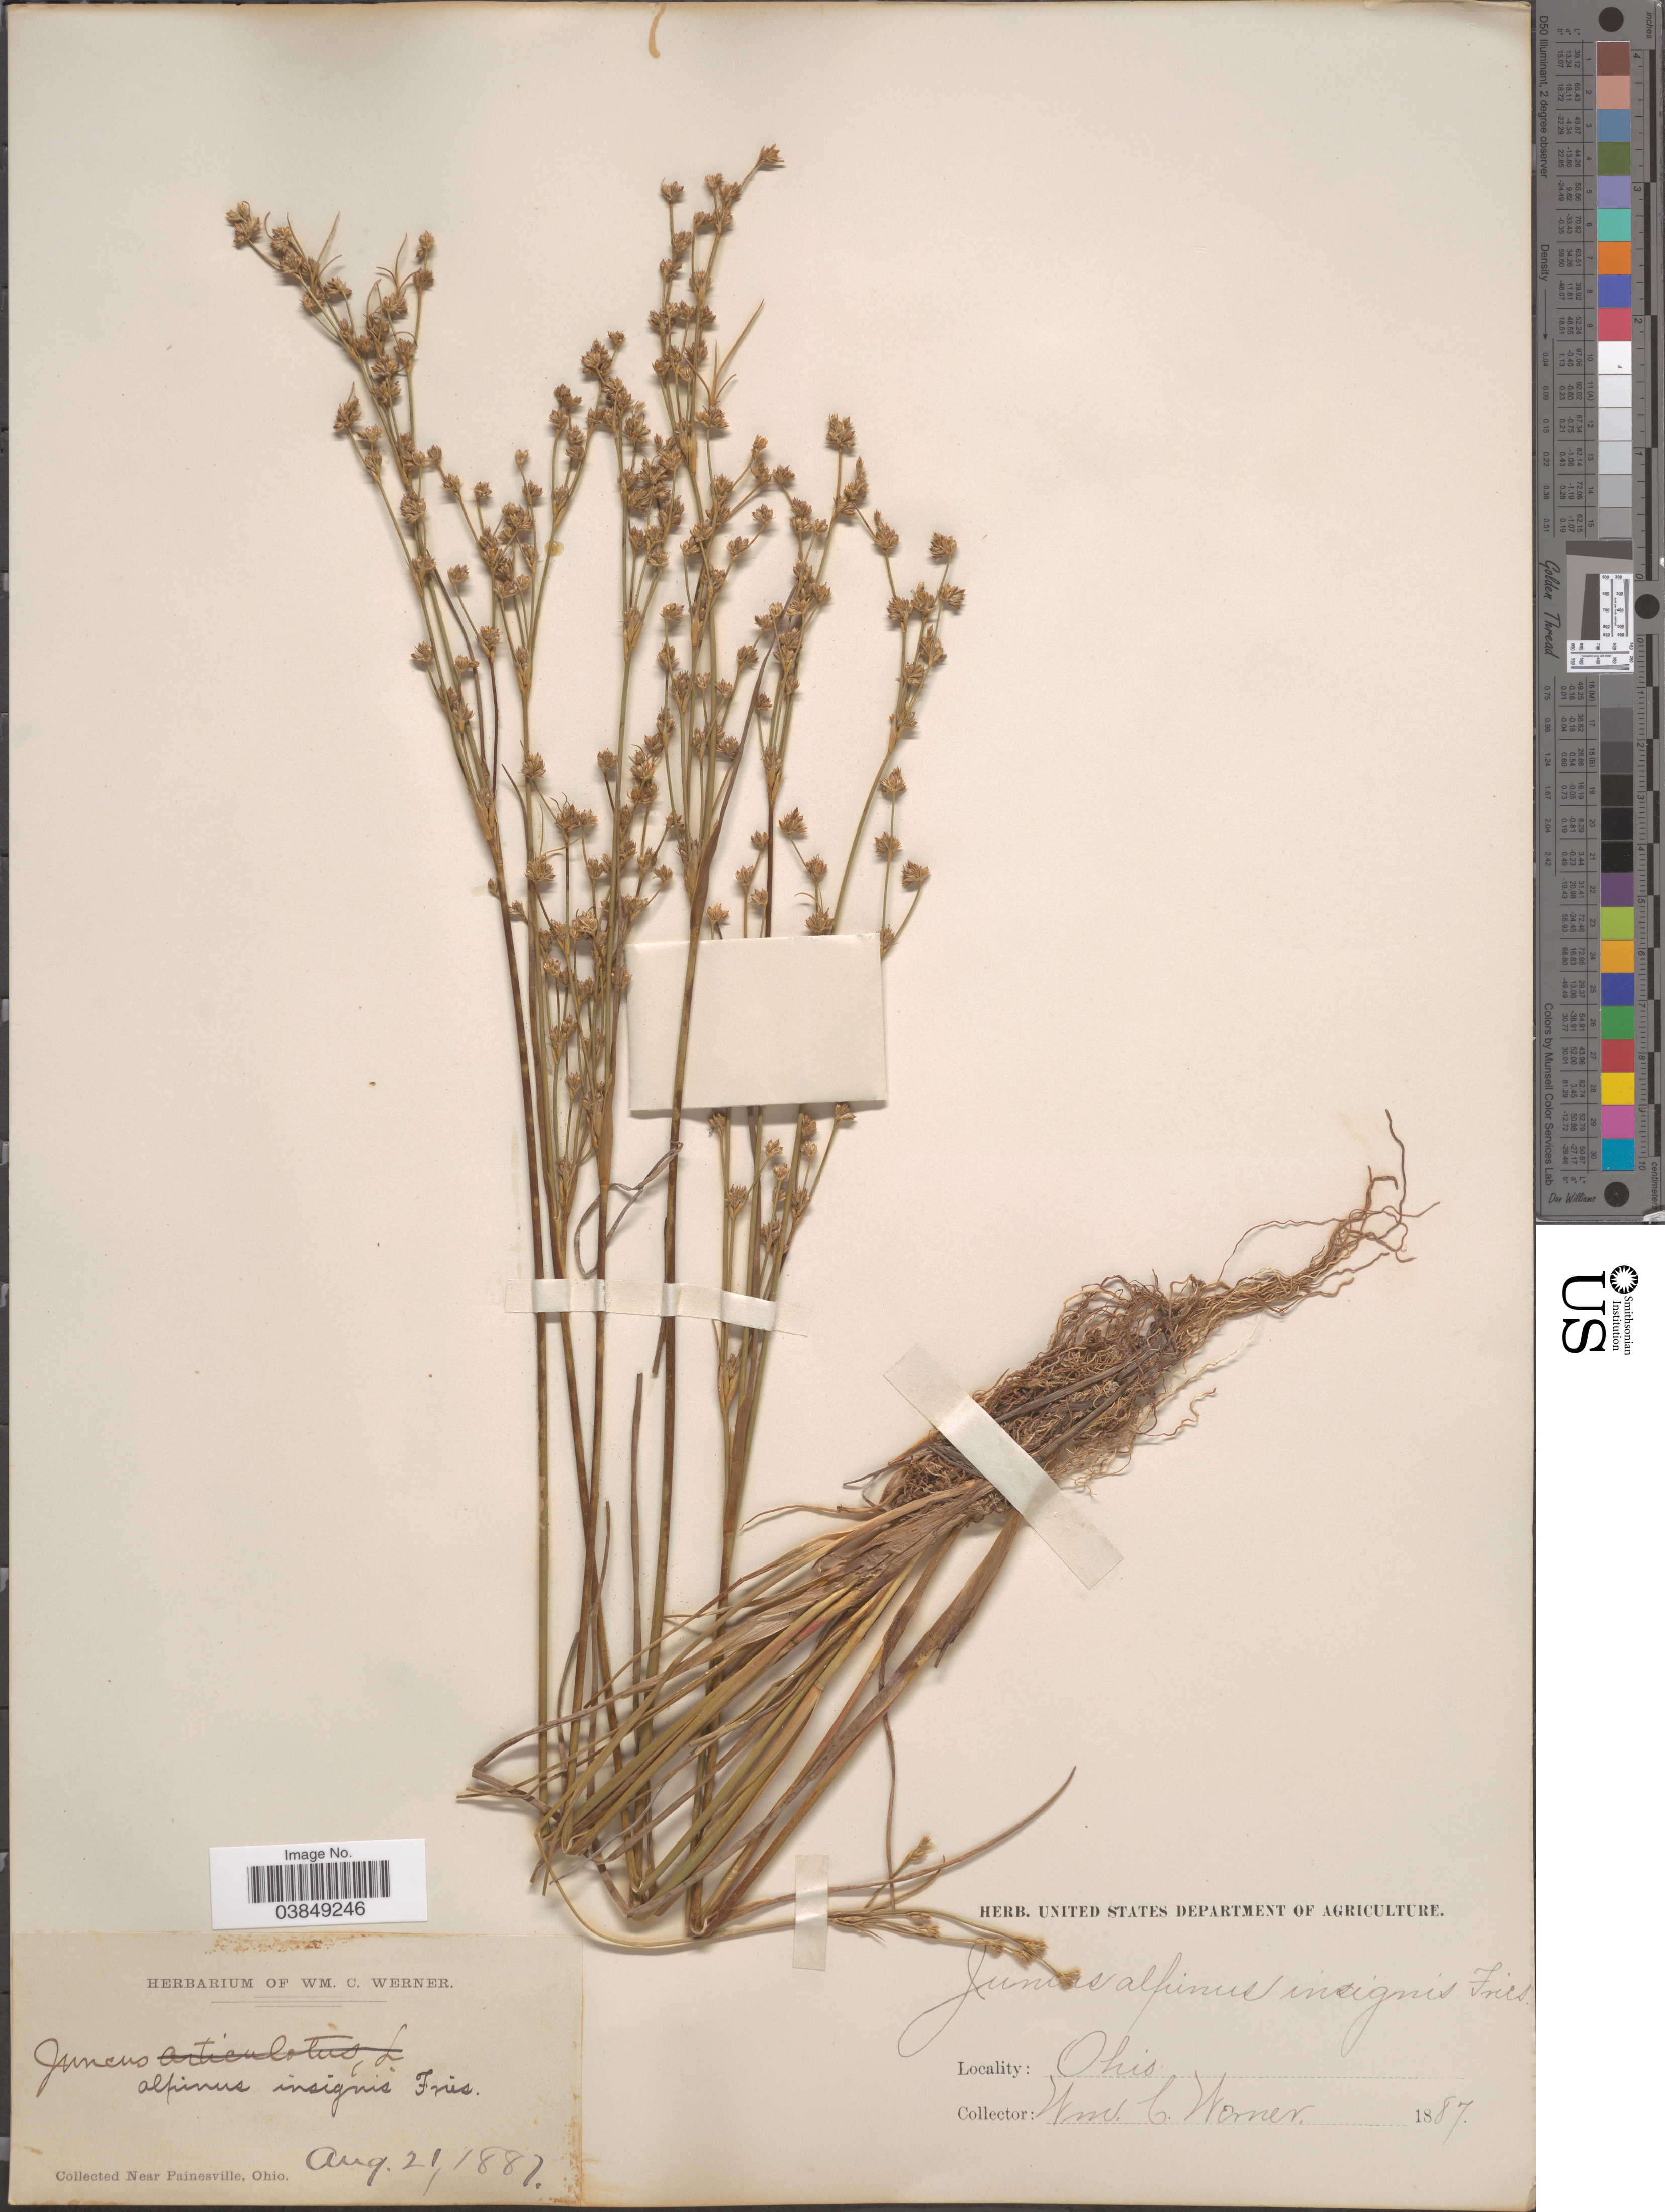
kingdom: Plantae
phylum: Tracheophyta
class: Liliopsida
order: Poales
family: Juncaceae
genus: Juncus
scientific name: Juncus rariflorus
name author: Hartm.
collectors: W. Werner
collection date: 1887-08-21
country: United States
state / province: Ohio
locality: Near Painesville.